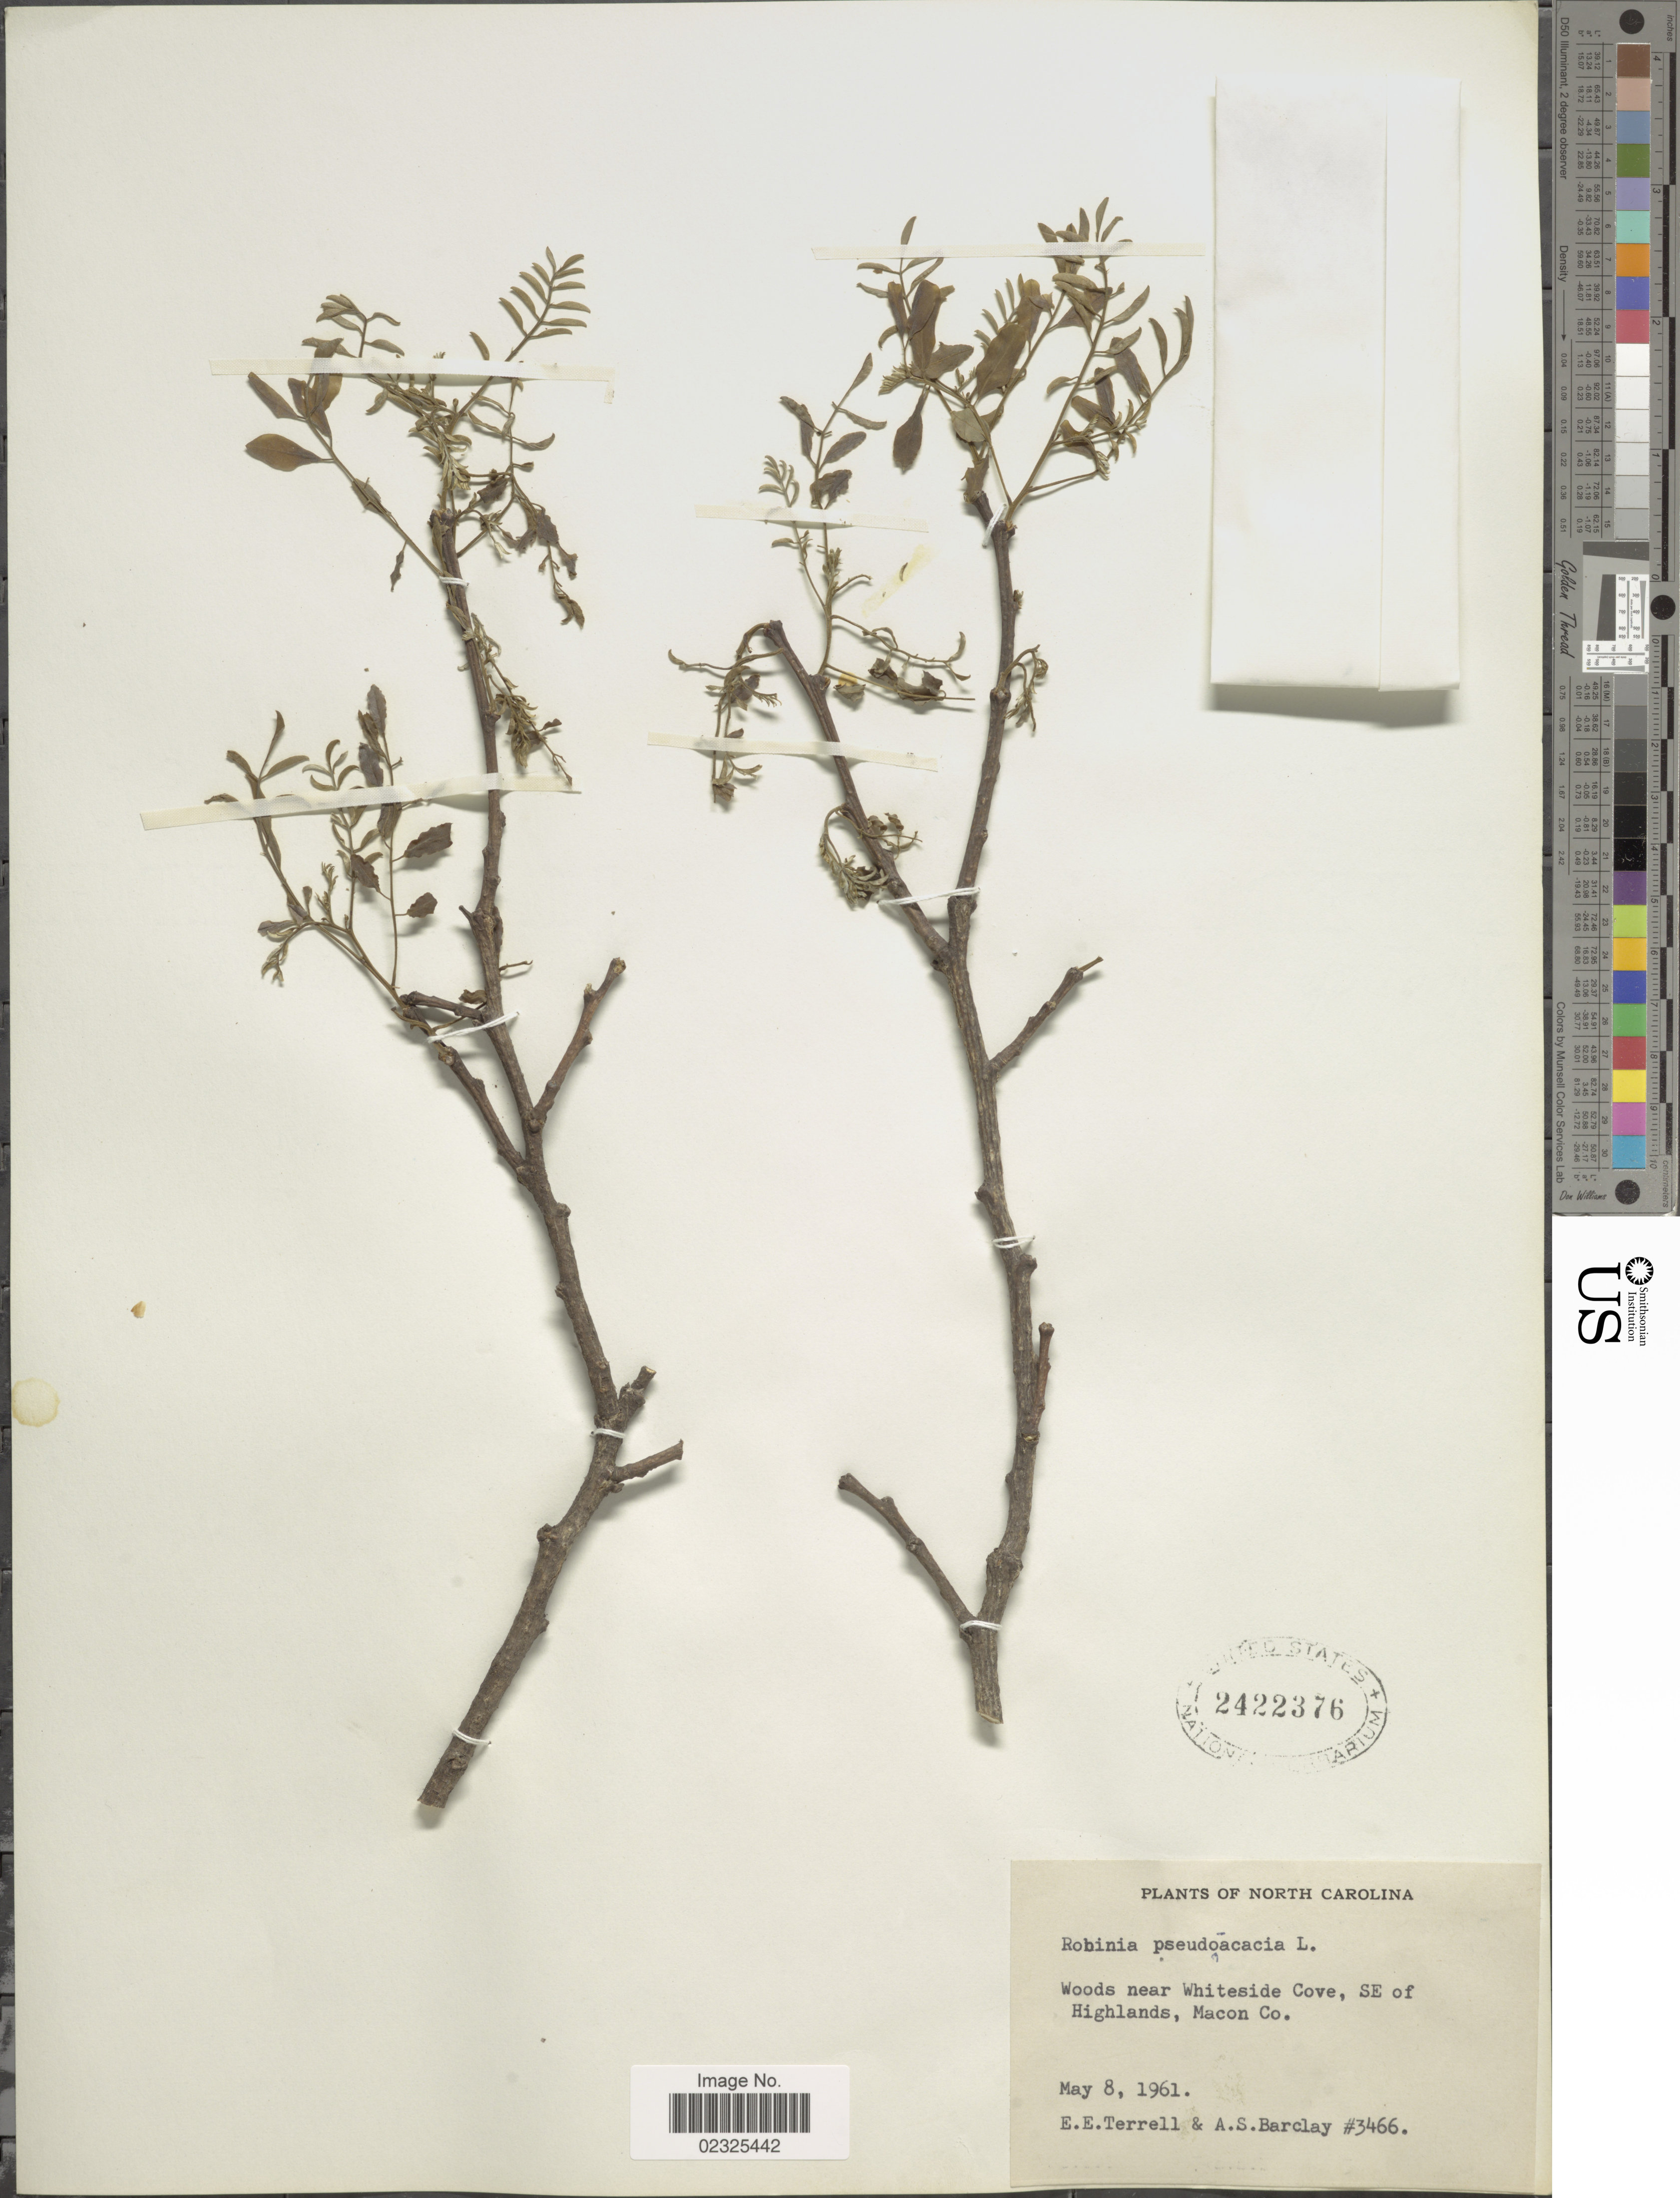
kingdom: Plantae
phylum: Tracheophyta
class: Magnoliopsida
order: Fabales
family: Fabaceae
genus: Robinia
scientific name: Robinia pseudoacacia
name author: L.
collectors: E. E. Terrell & A. S. Barclay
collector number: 3466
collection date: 1961-05-08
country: United States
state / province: North Carolina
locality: Woods near Whiteside Cove, SE of Highlands, Macon Co.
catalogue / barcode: US 2422376